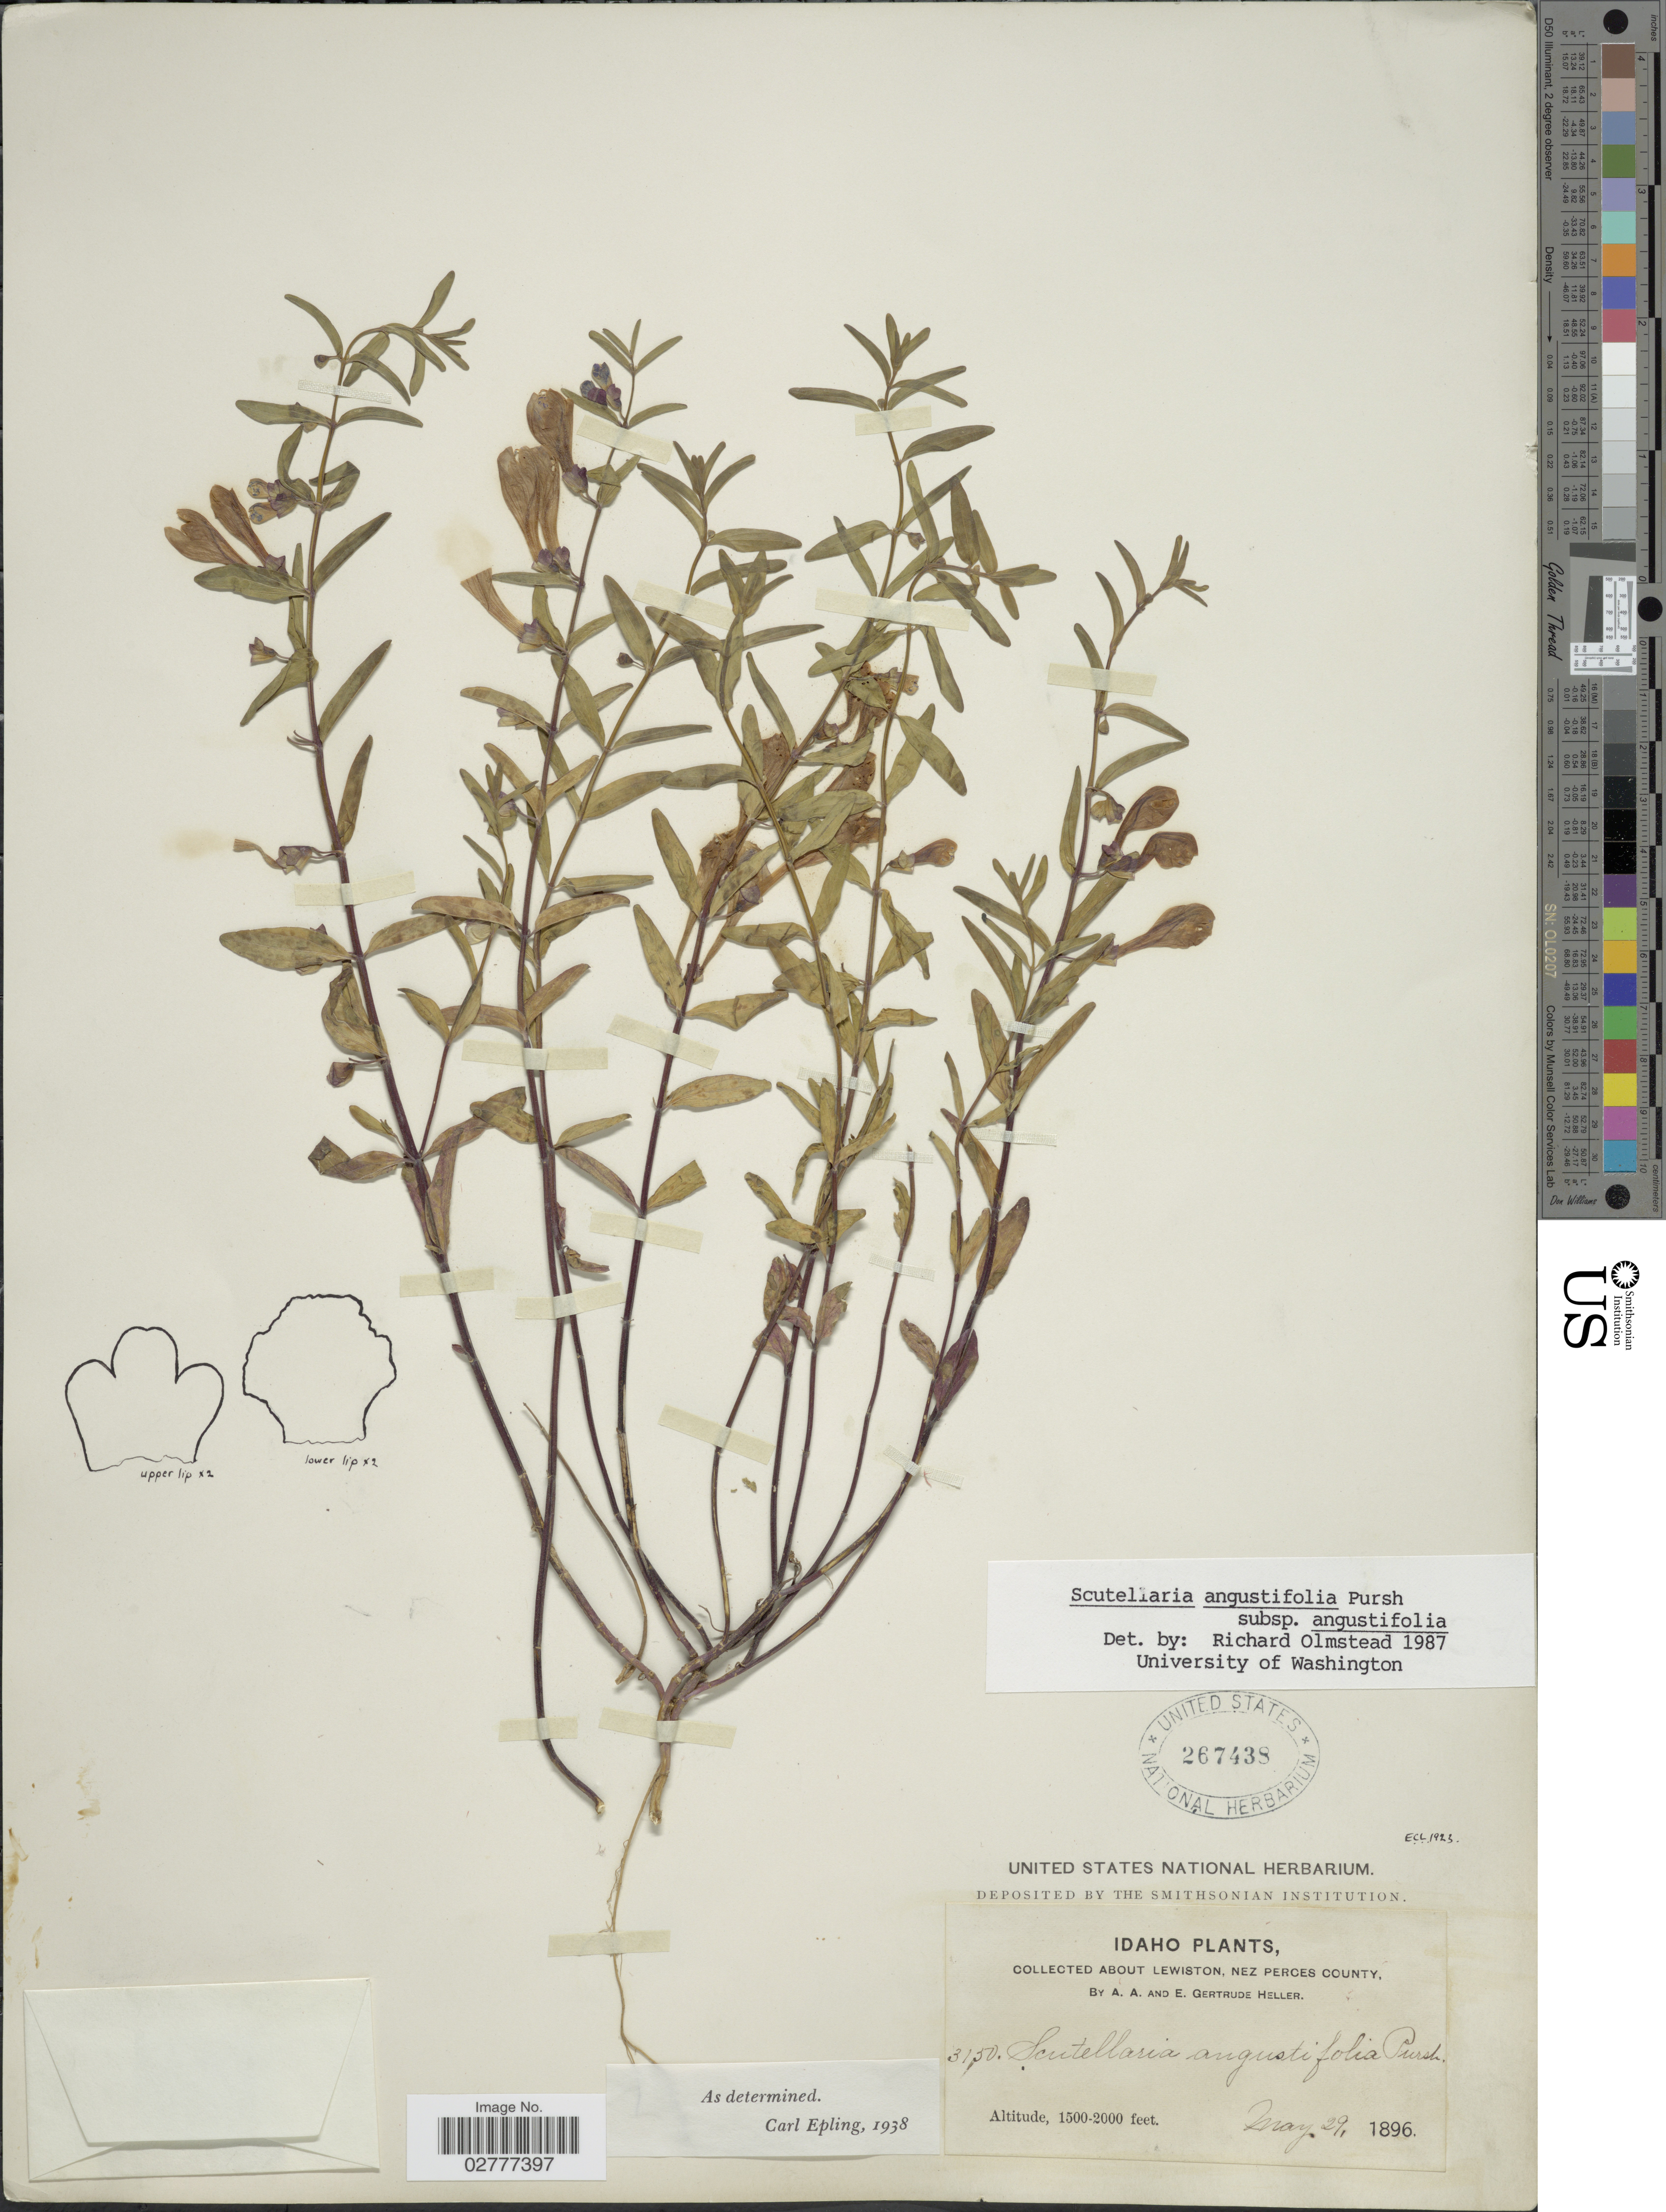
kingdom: Plantae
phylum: Tracheophyta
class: Magnoliopsida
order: Lamiales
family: Lamiaceae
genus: Scutellaria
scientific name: Scutellaria angustifolia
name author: Pursh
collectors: A. A. Heller & E. G. Heller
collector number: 3150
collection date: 1896-05-29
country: United States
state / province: Idaho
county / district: Nez Perce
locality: About Lewiston.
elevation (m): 457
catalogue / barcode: US 267438